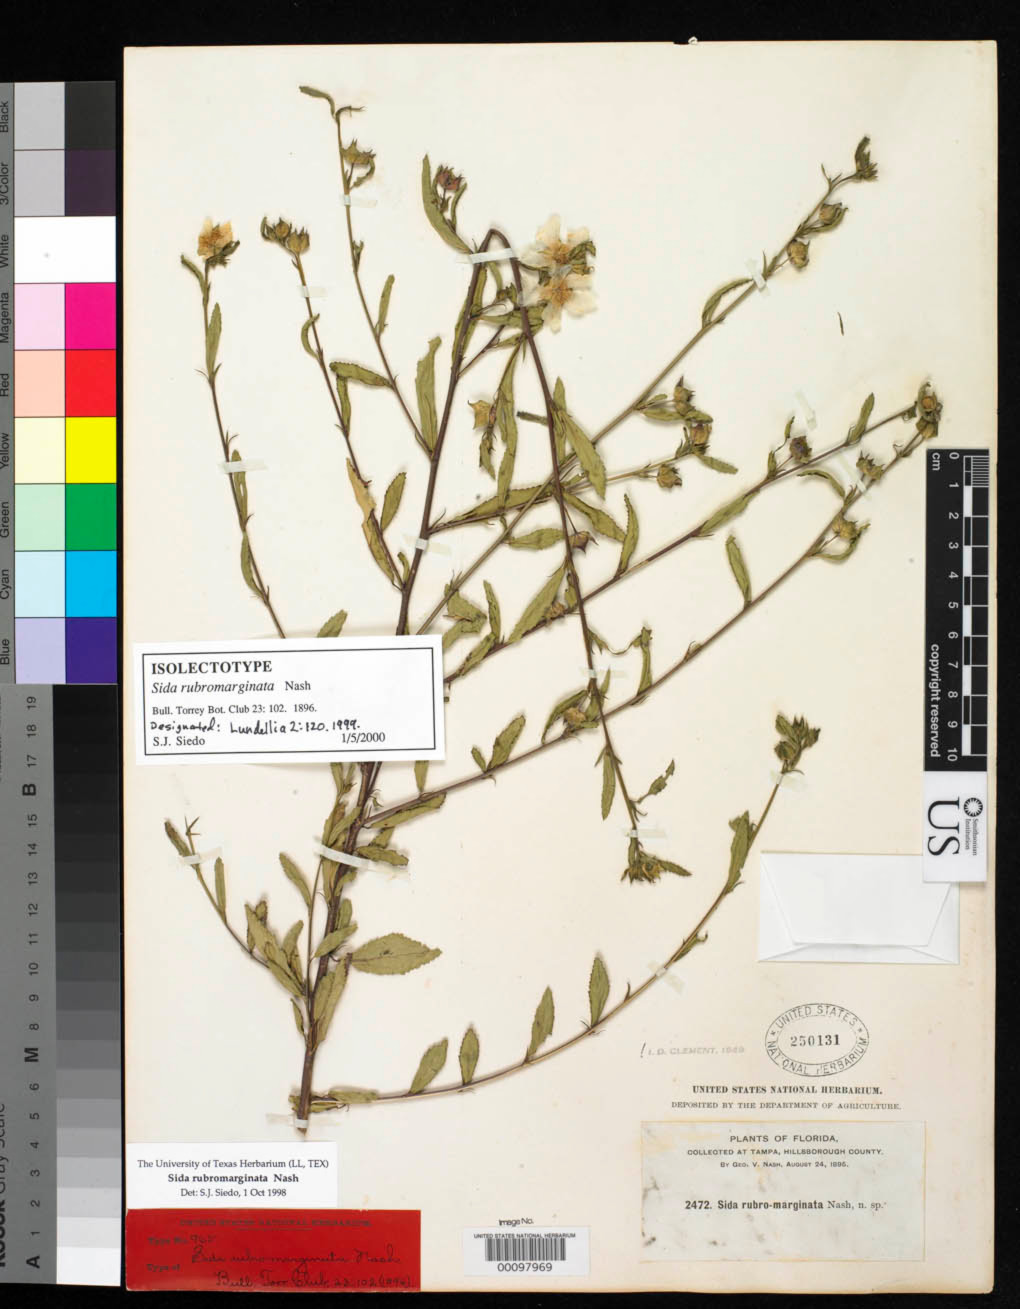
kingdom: Plantae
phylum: Tracheophyta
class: Magnoliopsida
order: Malvales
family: Malvaceae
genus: Sida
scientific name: Sida rubromarginata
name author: Nash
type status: Isolectotype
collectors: G. V. Nash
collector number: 2472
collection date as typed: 24 Aug 1895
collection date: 1895-08-24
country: United States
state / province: Florida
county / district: Hillsborough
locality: Tampa.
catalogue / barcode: US 250131